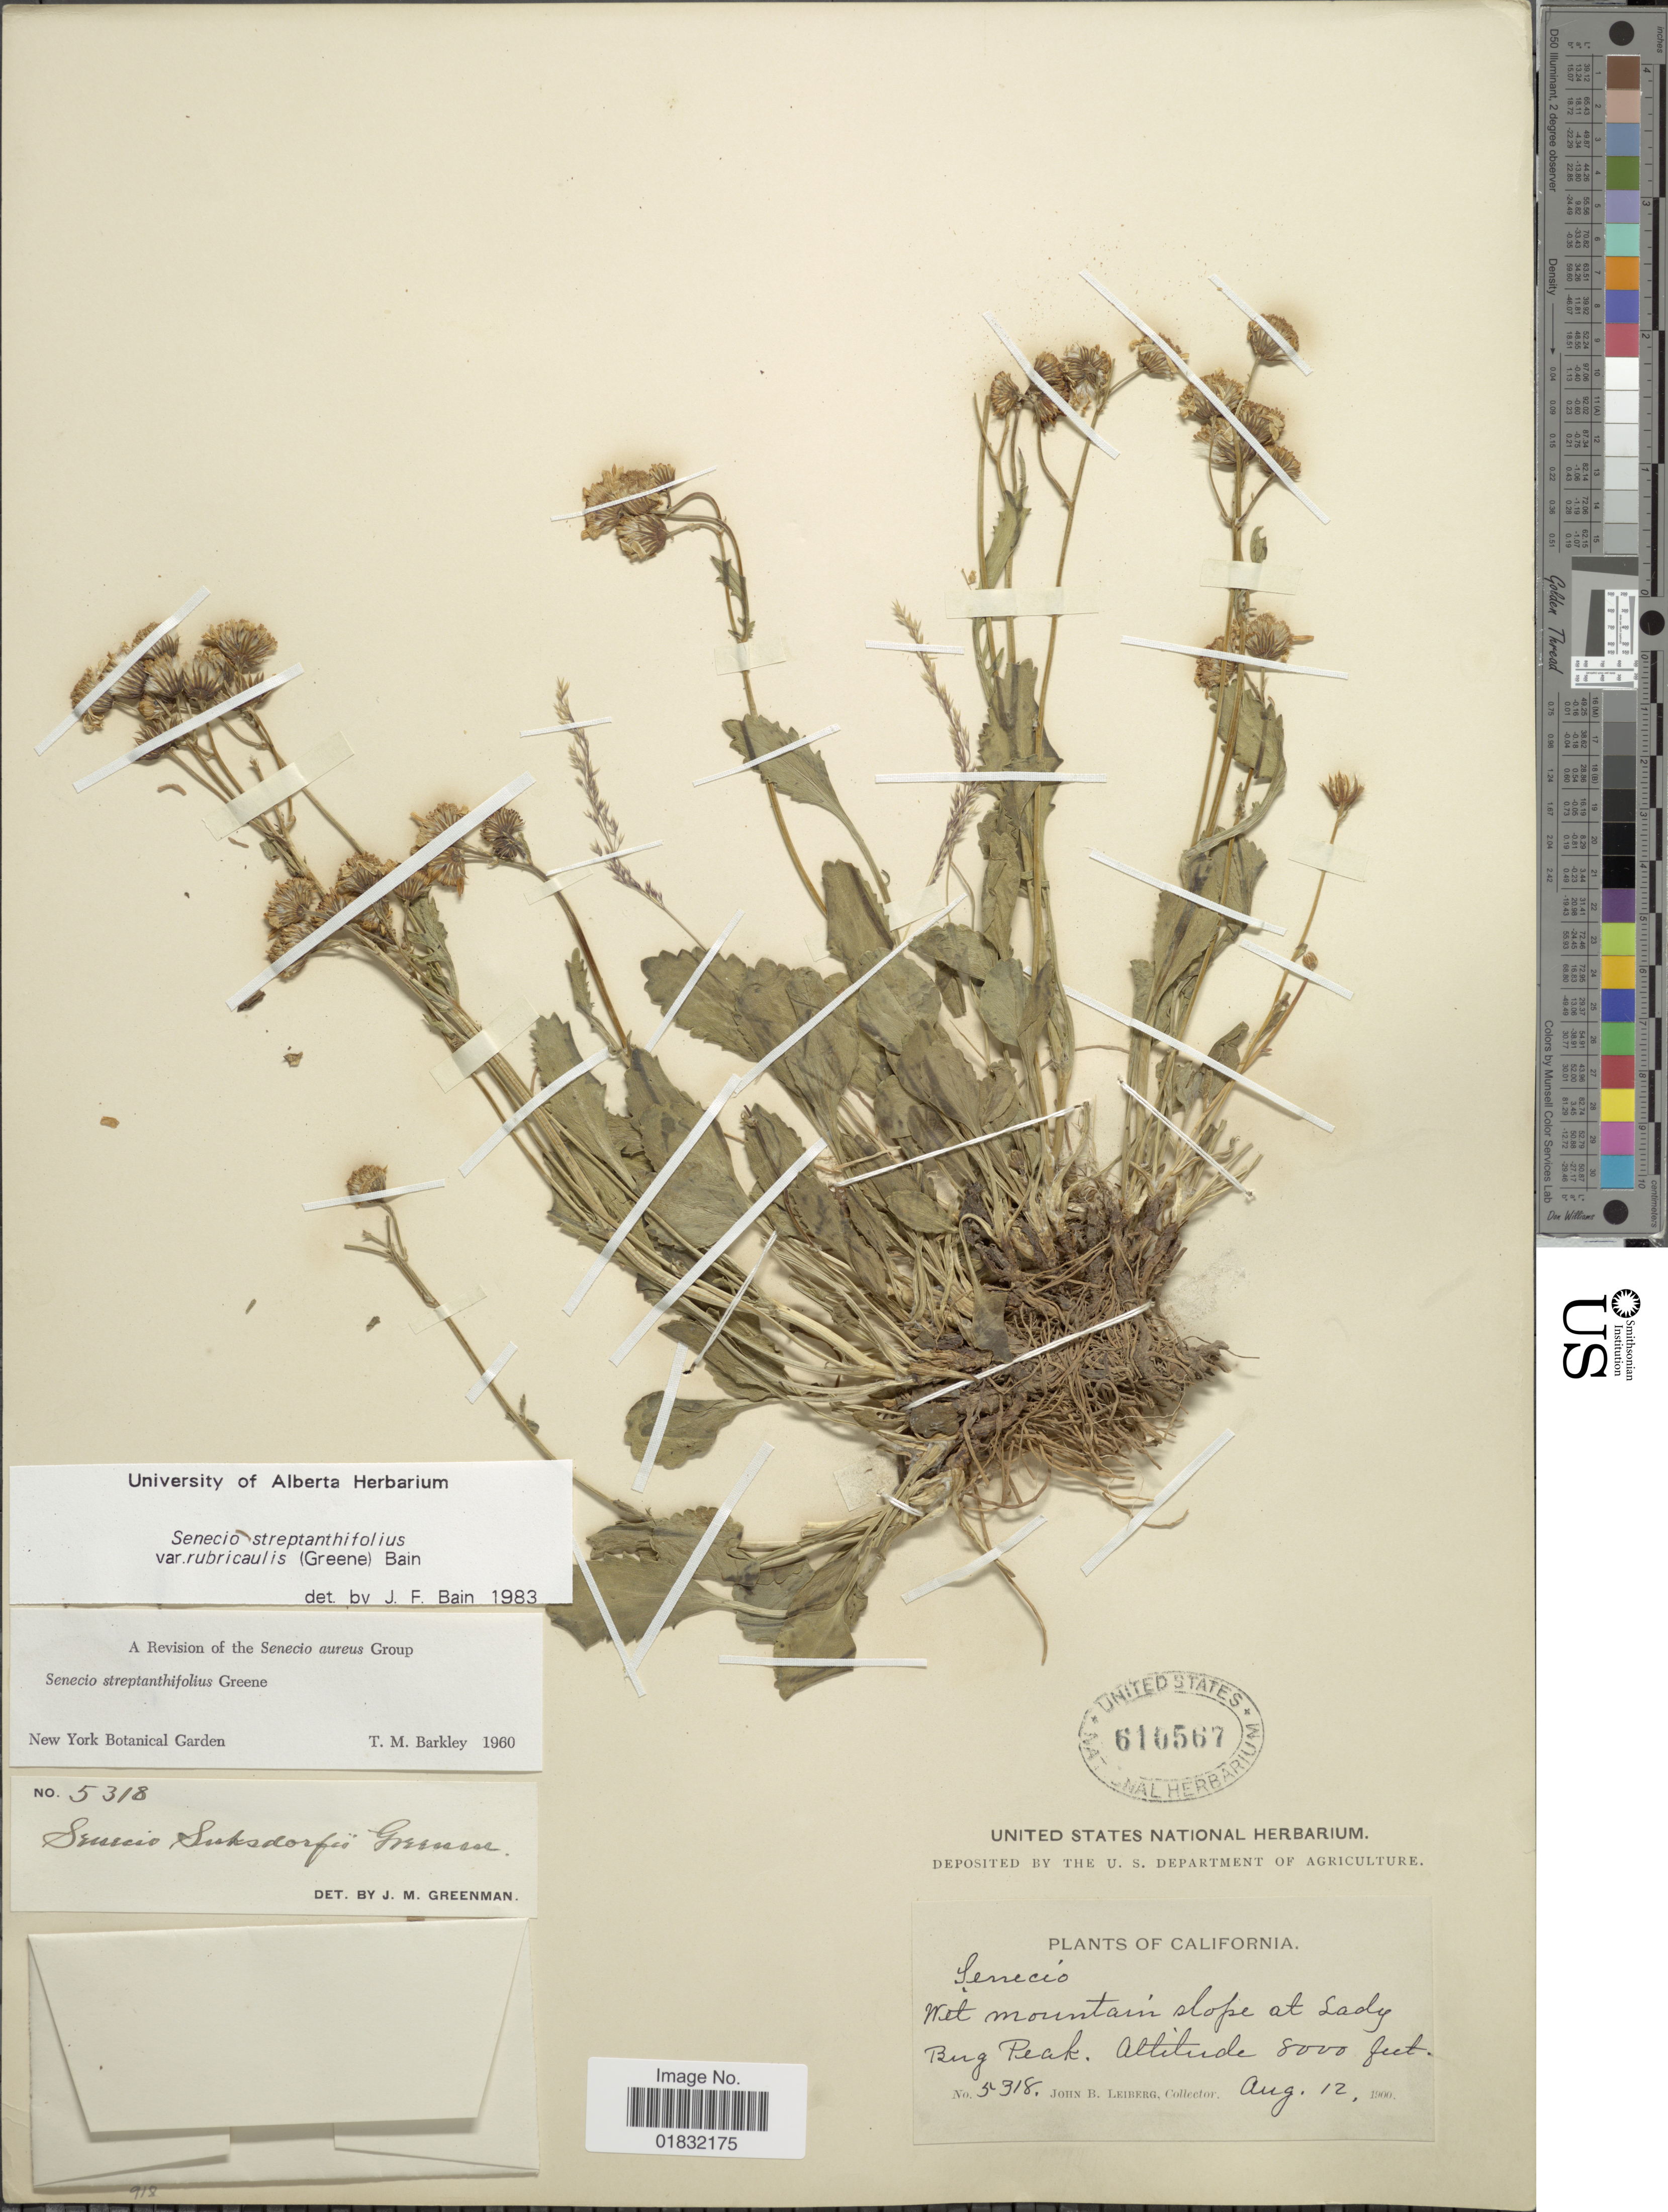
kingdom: Plantae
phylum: Tracheophyta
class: Magnoliopsida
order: Asterales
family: Asteraceae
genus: Packera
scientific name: Packera streptanthifolia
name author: (Greene) W.A. Weber & Á. Löve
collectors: J. B. Leiberg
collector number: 5318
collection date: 1900-08-12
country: United States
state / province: California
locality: Wet mountain slope at Lady Bug Peak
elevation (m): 2438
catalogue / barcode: US 610567